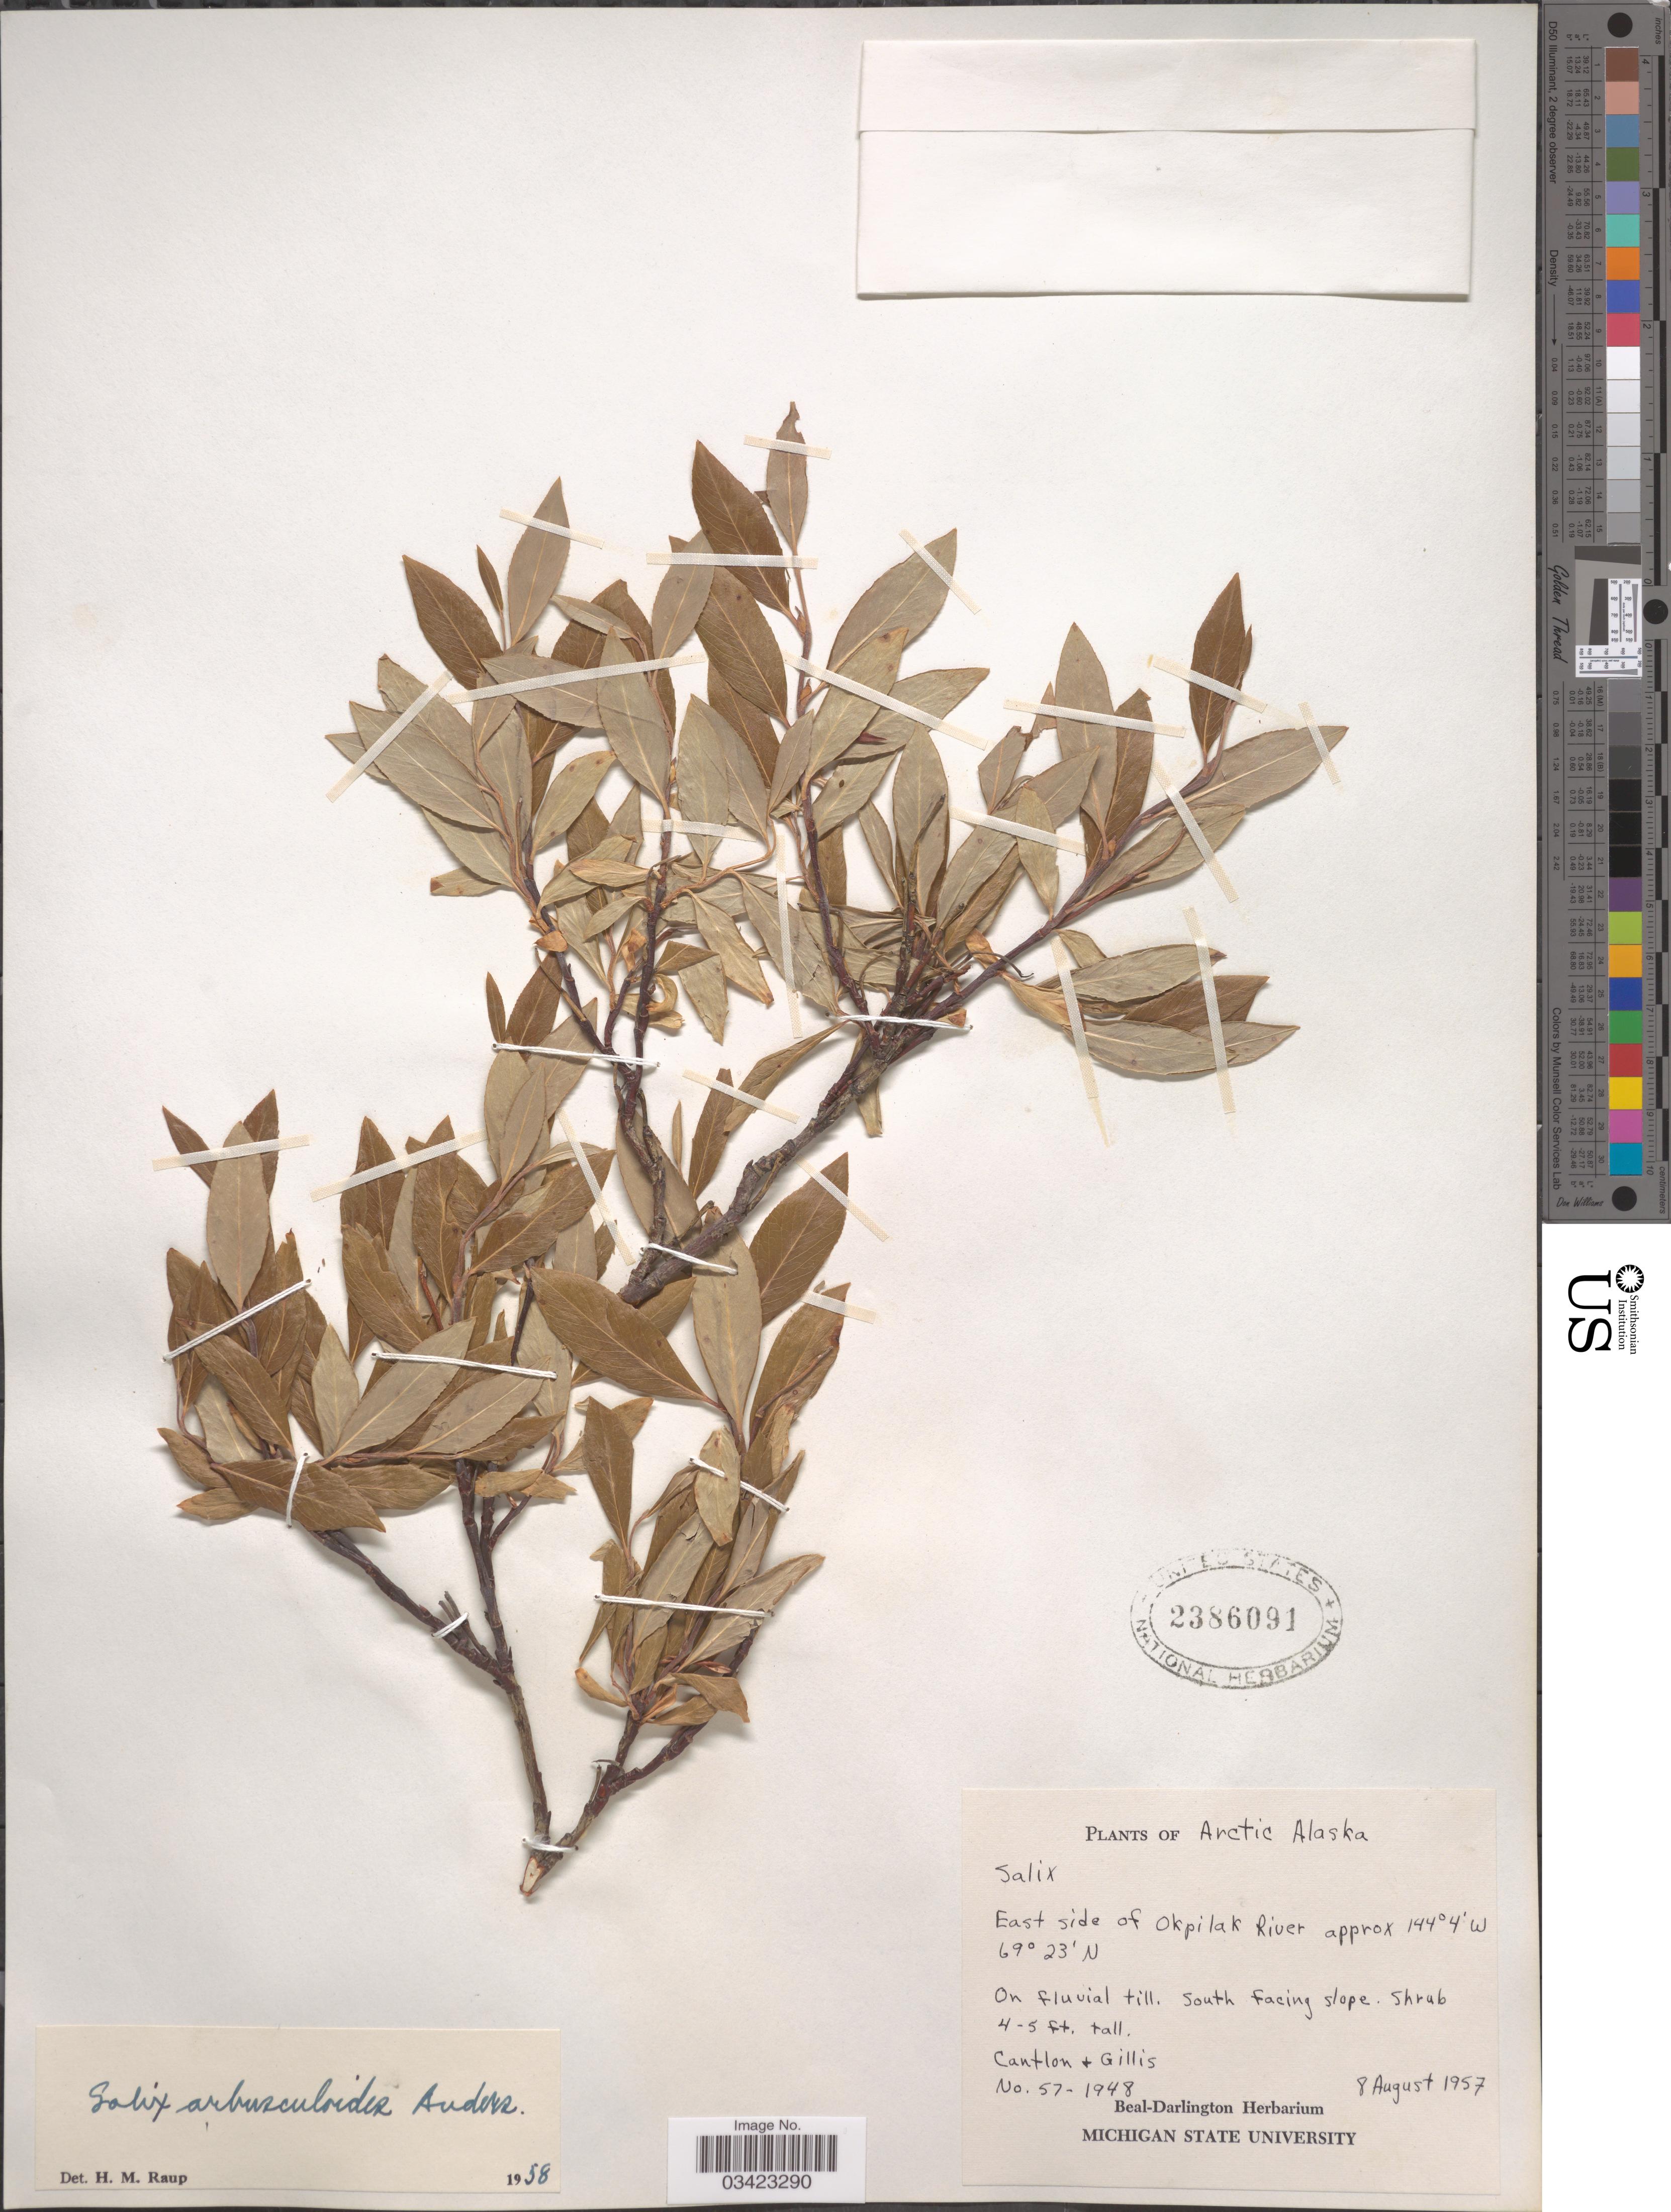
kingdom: Plantae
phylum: Tracheophyta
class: Magnoliopsida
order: Malpighiales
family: Salicaceae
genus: Salix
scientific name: Salix arbusculoides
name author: Andersson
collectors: Cantlon & -. Gillis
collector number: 57-1948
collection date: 1957-08-08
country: United States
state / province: Alaska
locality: Arctic Alaska. East side of Okpilak River. South facing slope.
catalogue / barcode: US 2386091